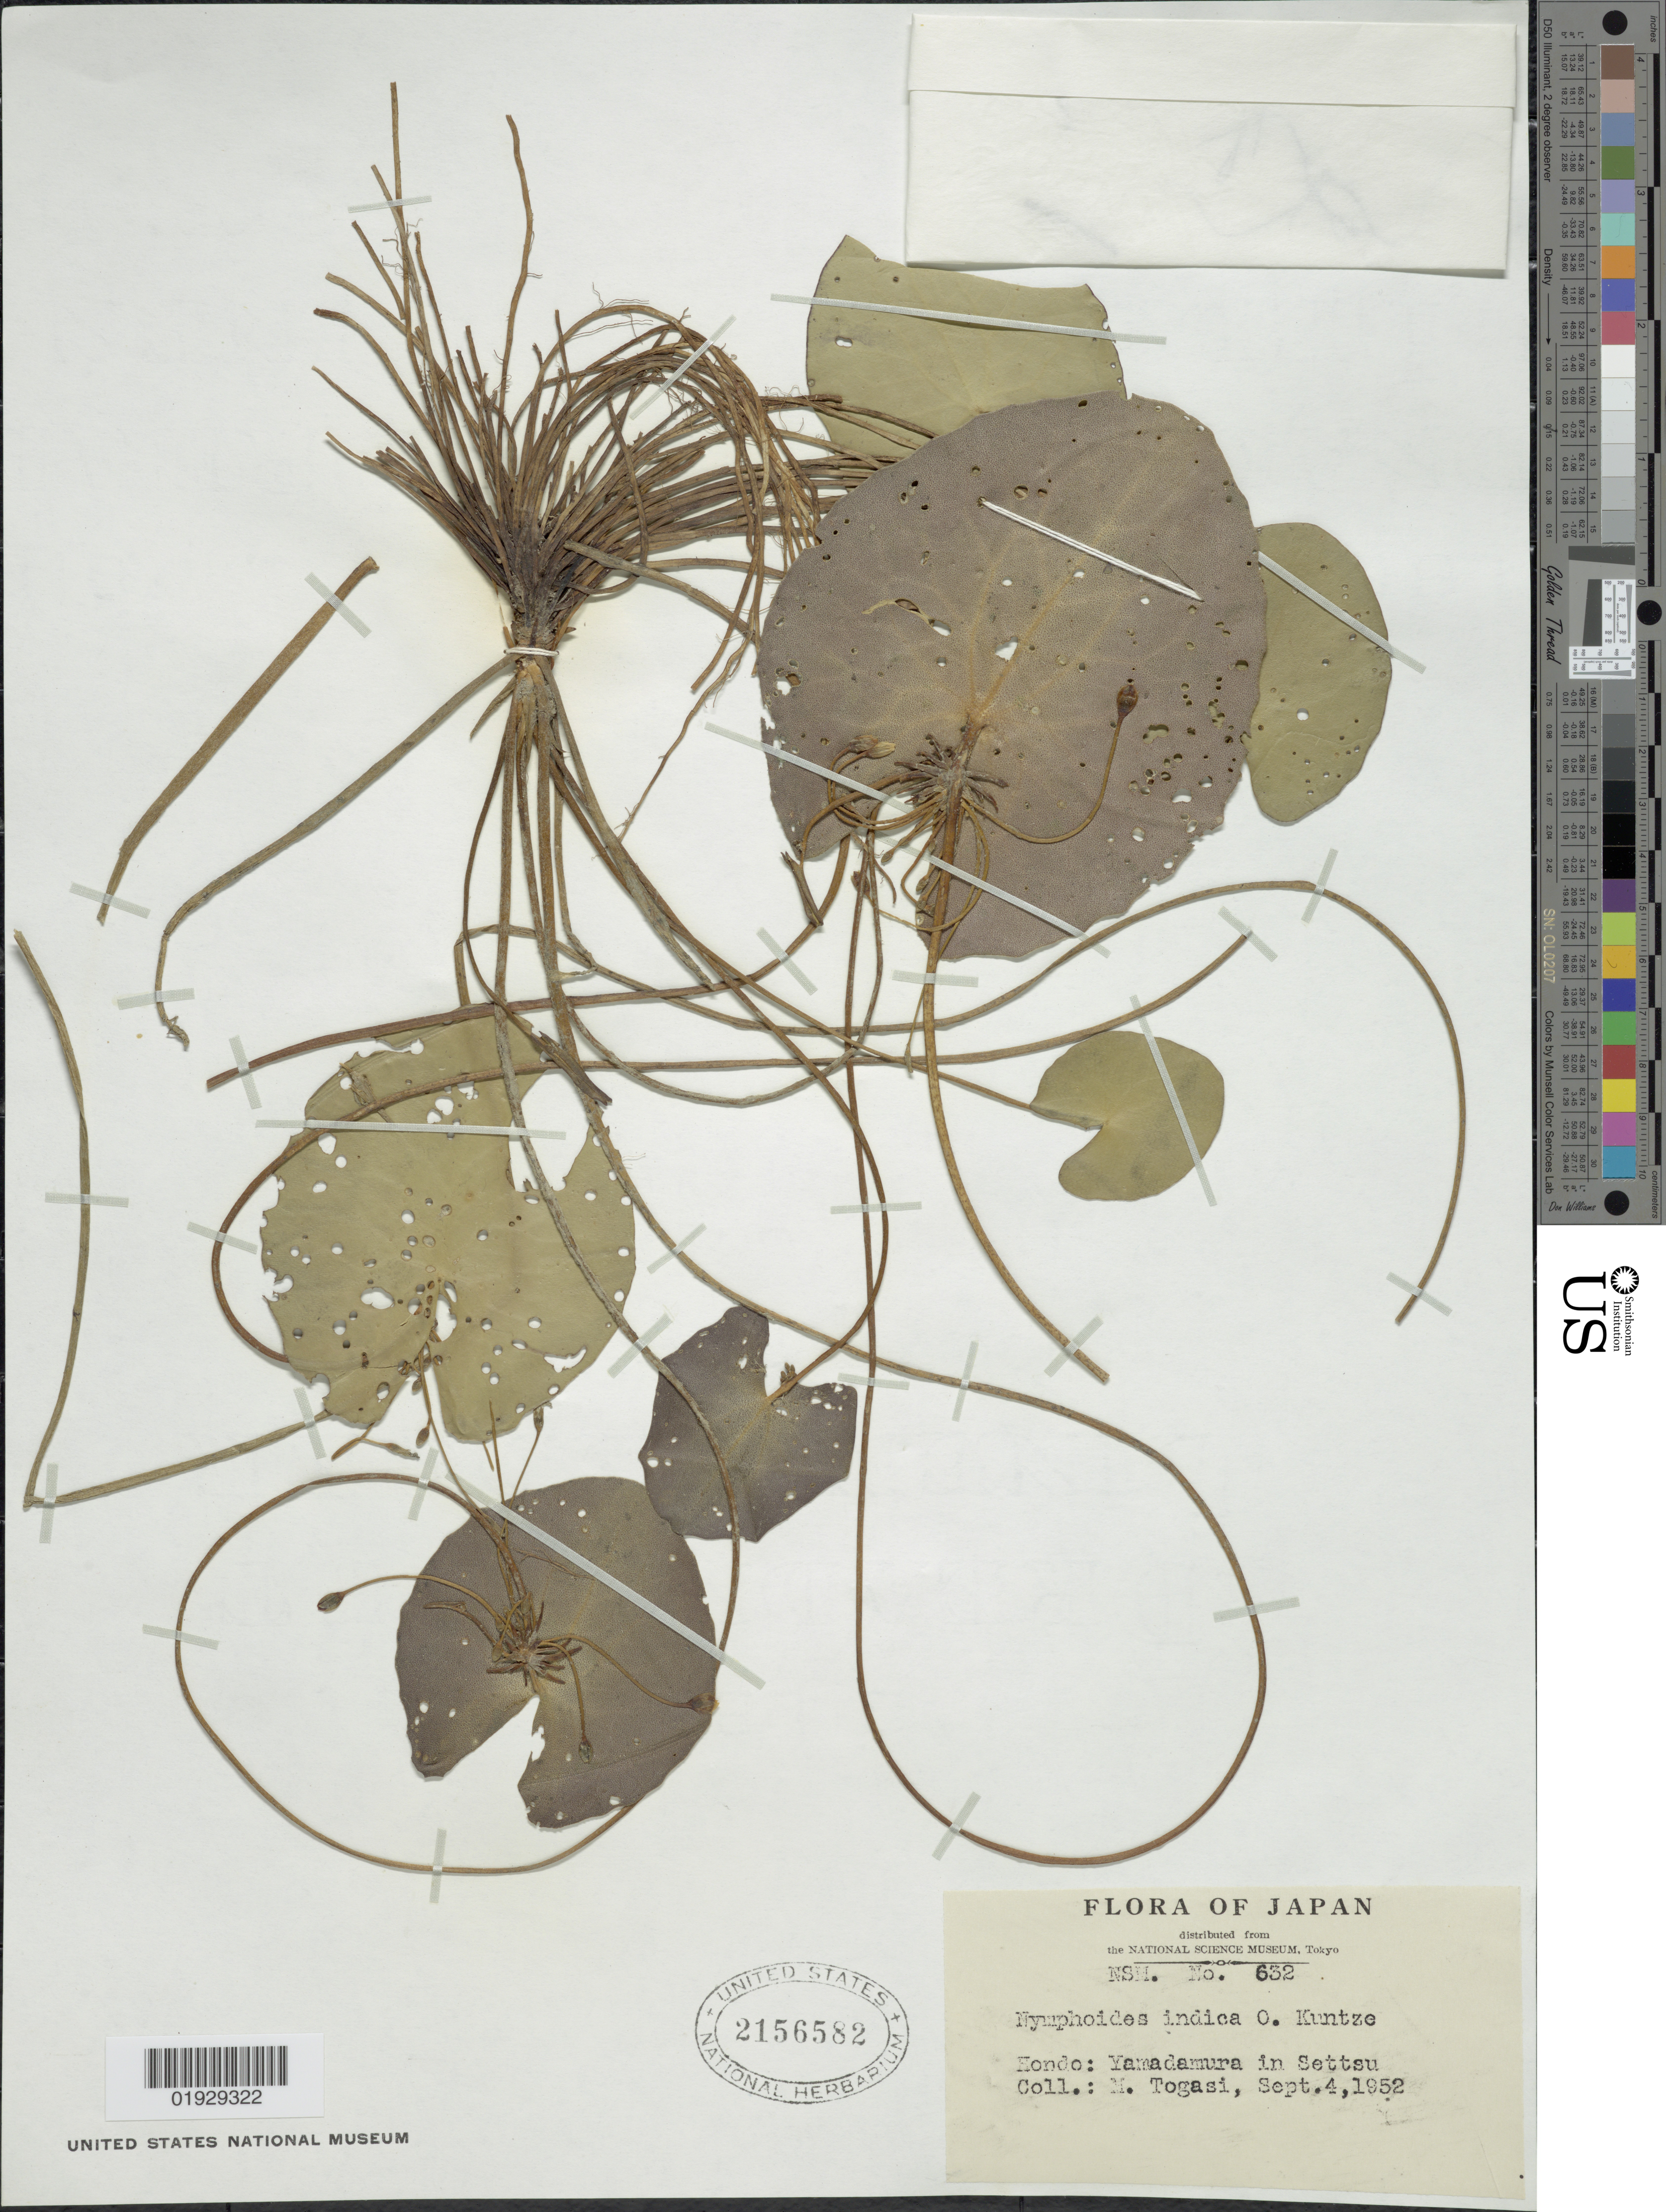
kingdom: Plantae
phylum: Tracheophyta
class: Magnoliopsida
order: Asterales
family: Menyanthaceae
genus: Nymphoides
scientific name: Nymphoides indica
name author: (L.) Kuntze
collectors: M. Togasi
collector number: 632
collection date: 1952-09-04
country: Japan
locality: Hondo: Yamadamura in Settsu.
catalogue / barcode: US 2156582